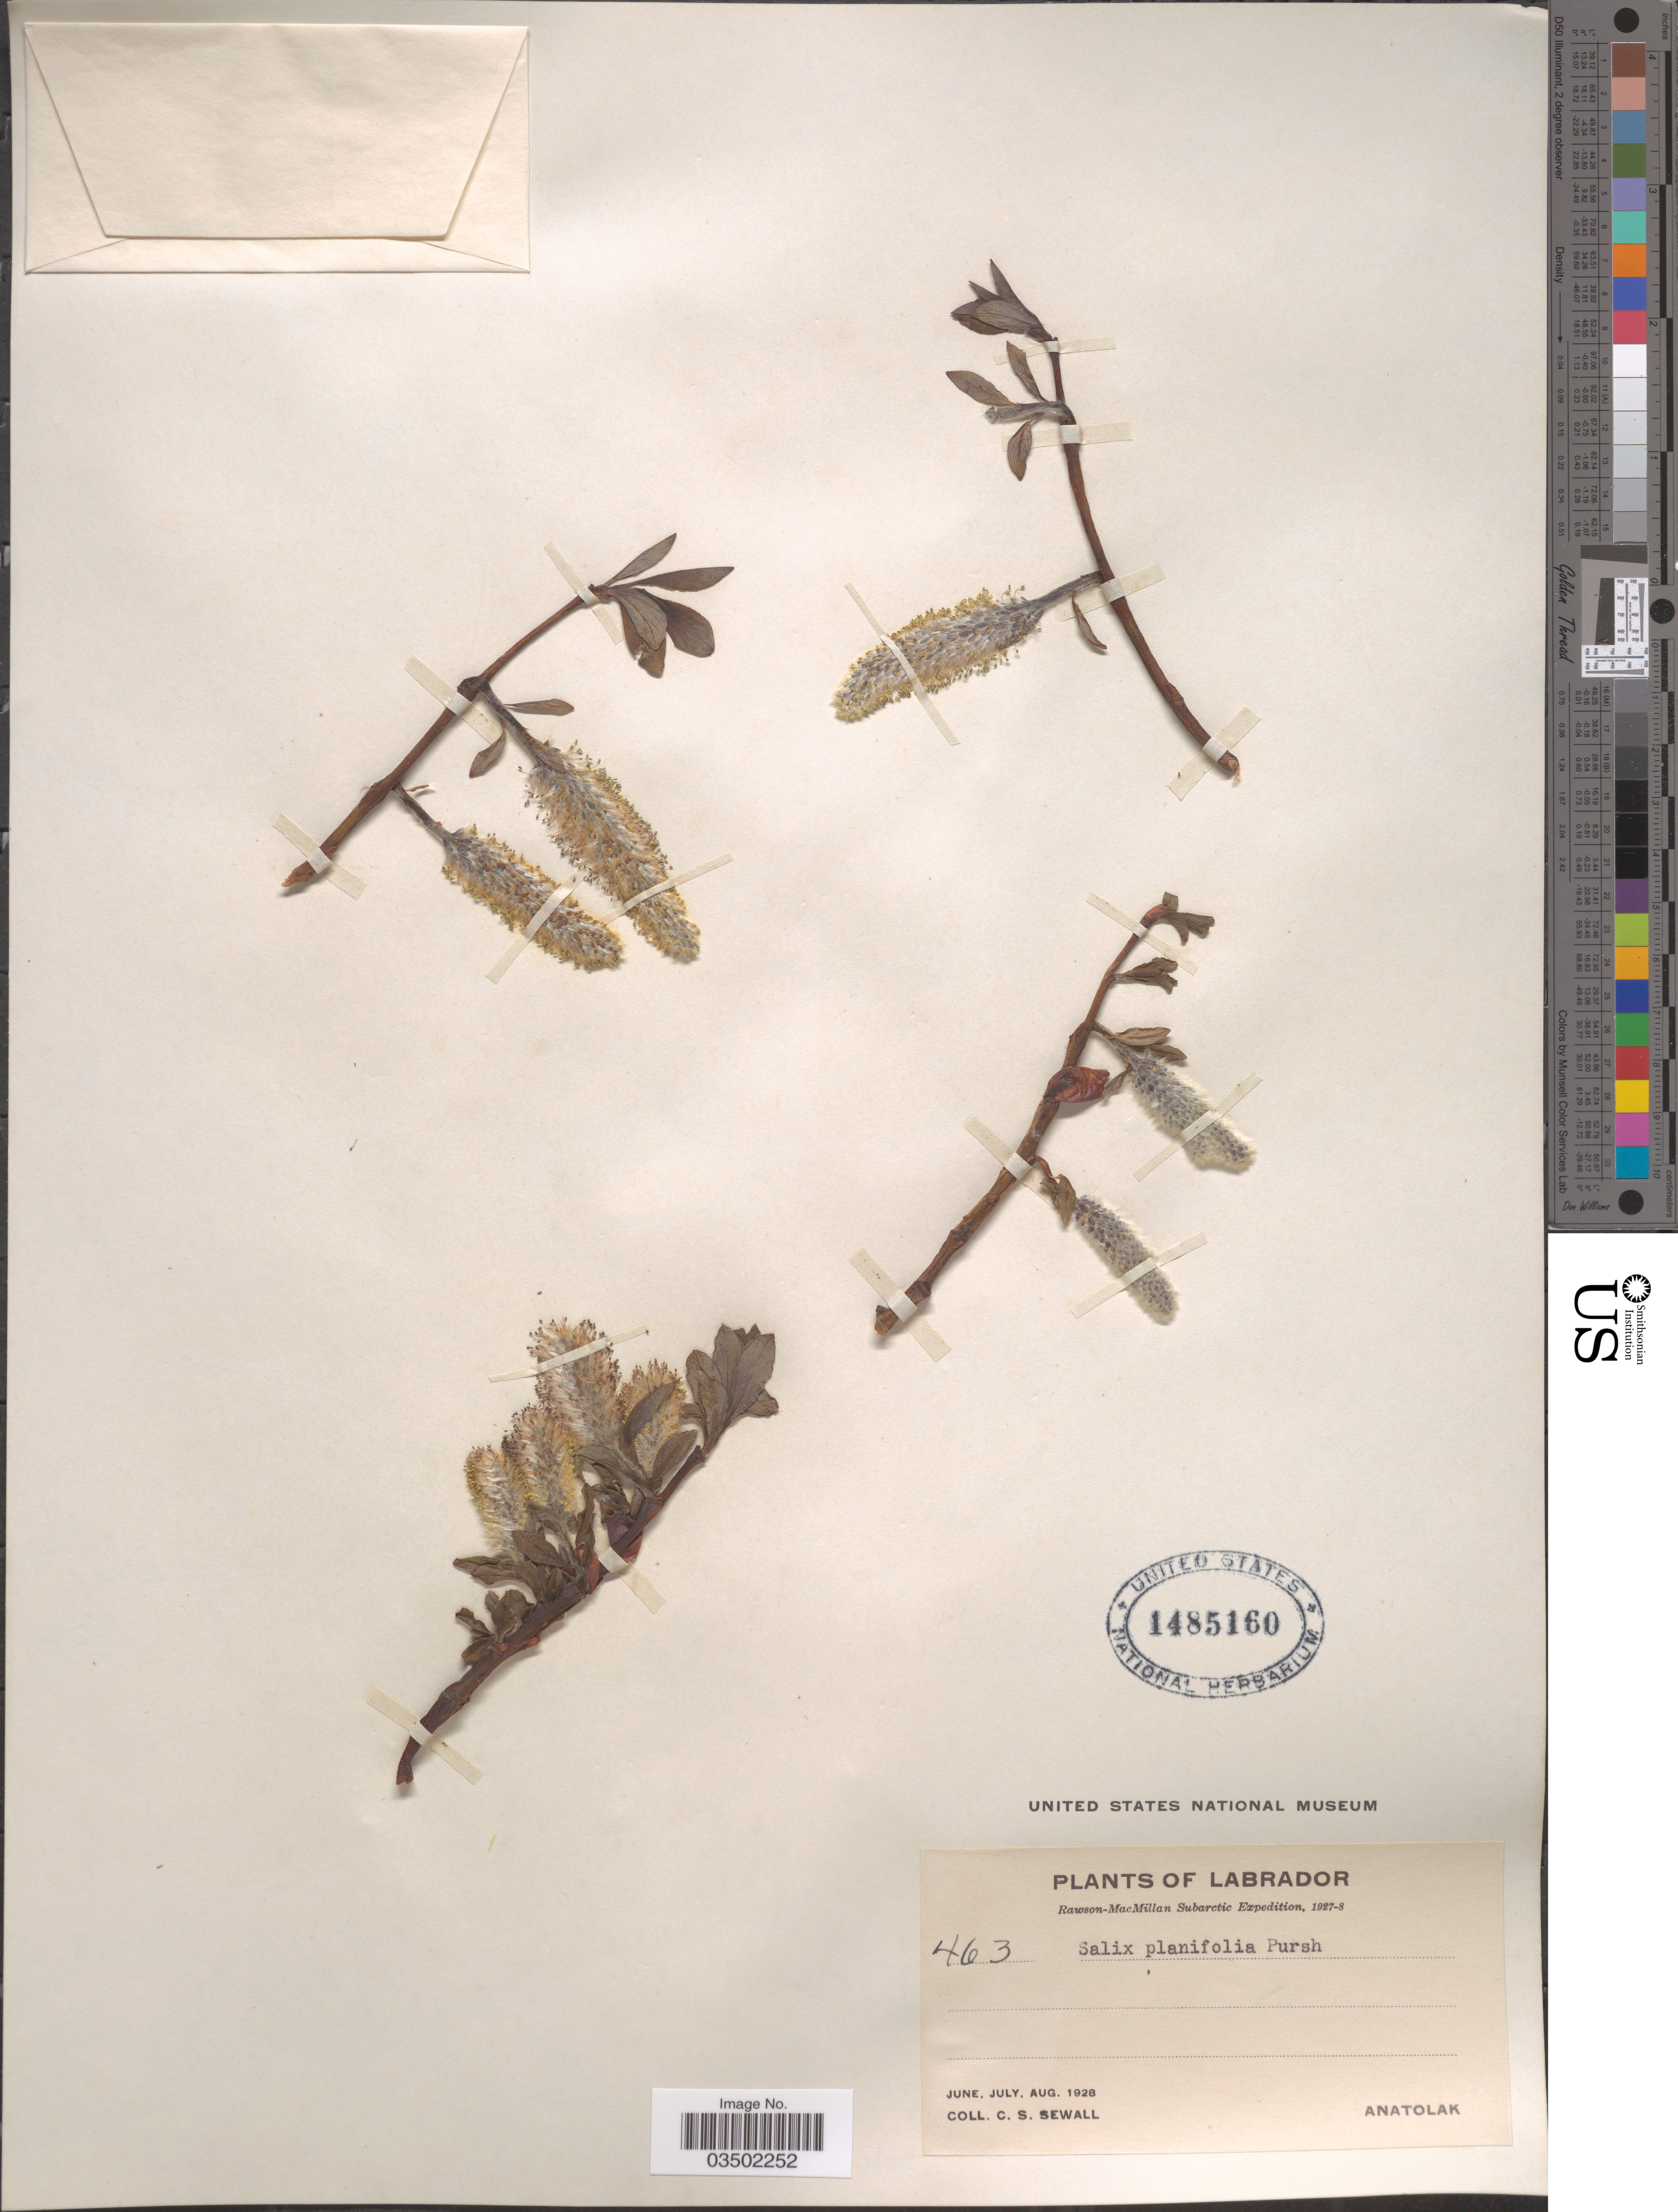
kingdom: Plantae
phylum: Tracheophyta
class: Magnoliopsida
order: Malpighiales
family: Salicaceae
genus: Salix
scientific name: Salix planifolia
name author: Pursh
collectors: C. Sewall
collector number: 463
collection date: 1928-06/1928-08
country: Canada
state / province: Newfoundland and Labrador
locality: Labrador. Anatolak.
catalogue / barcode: US 1485160